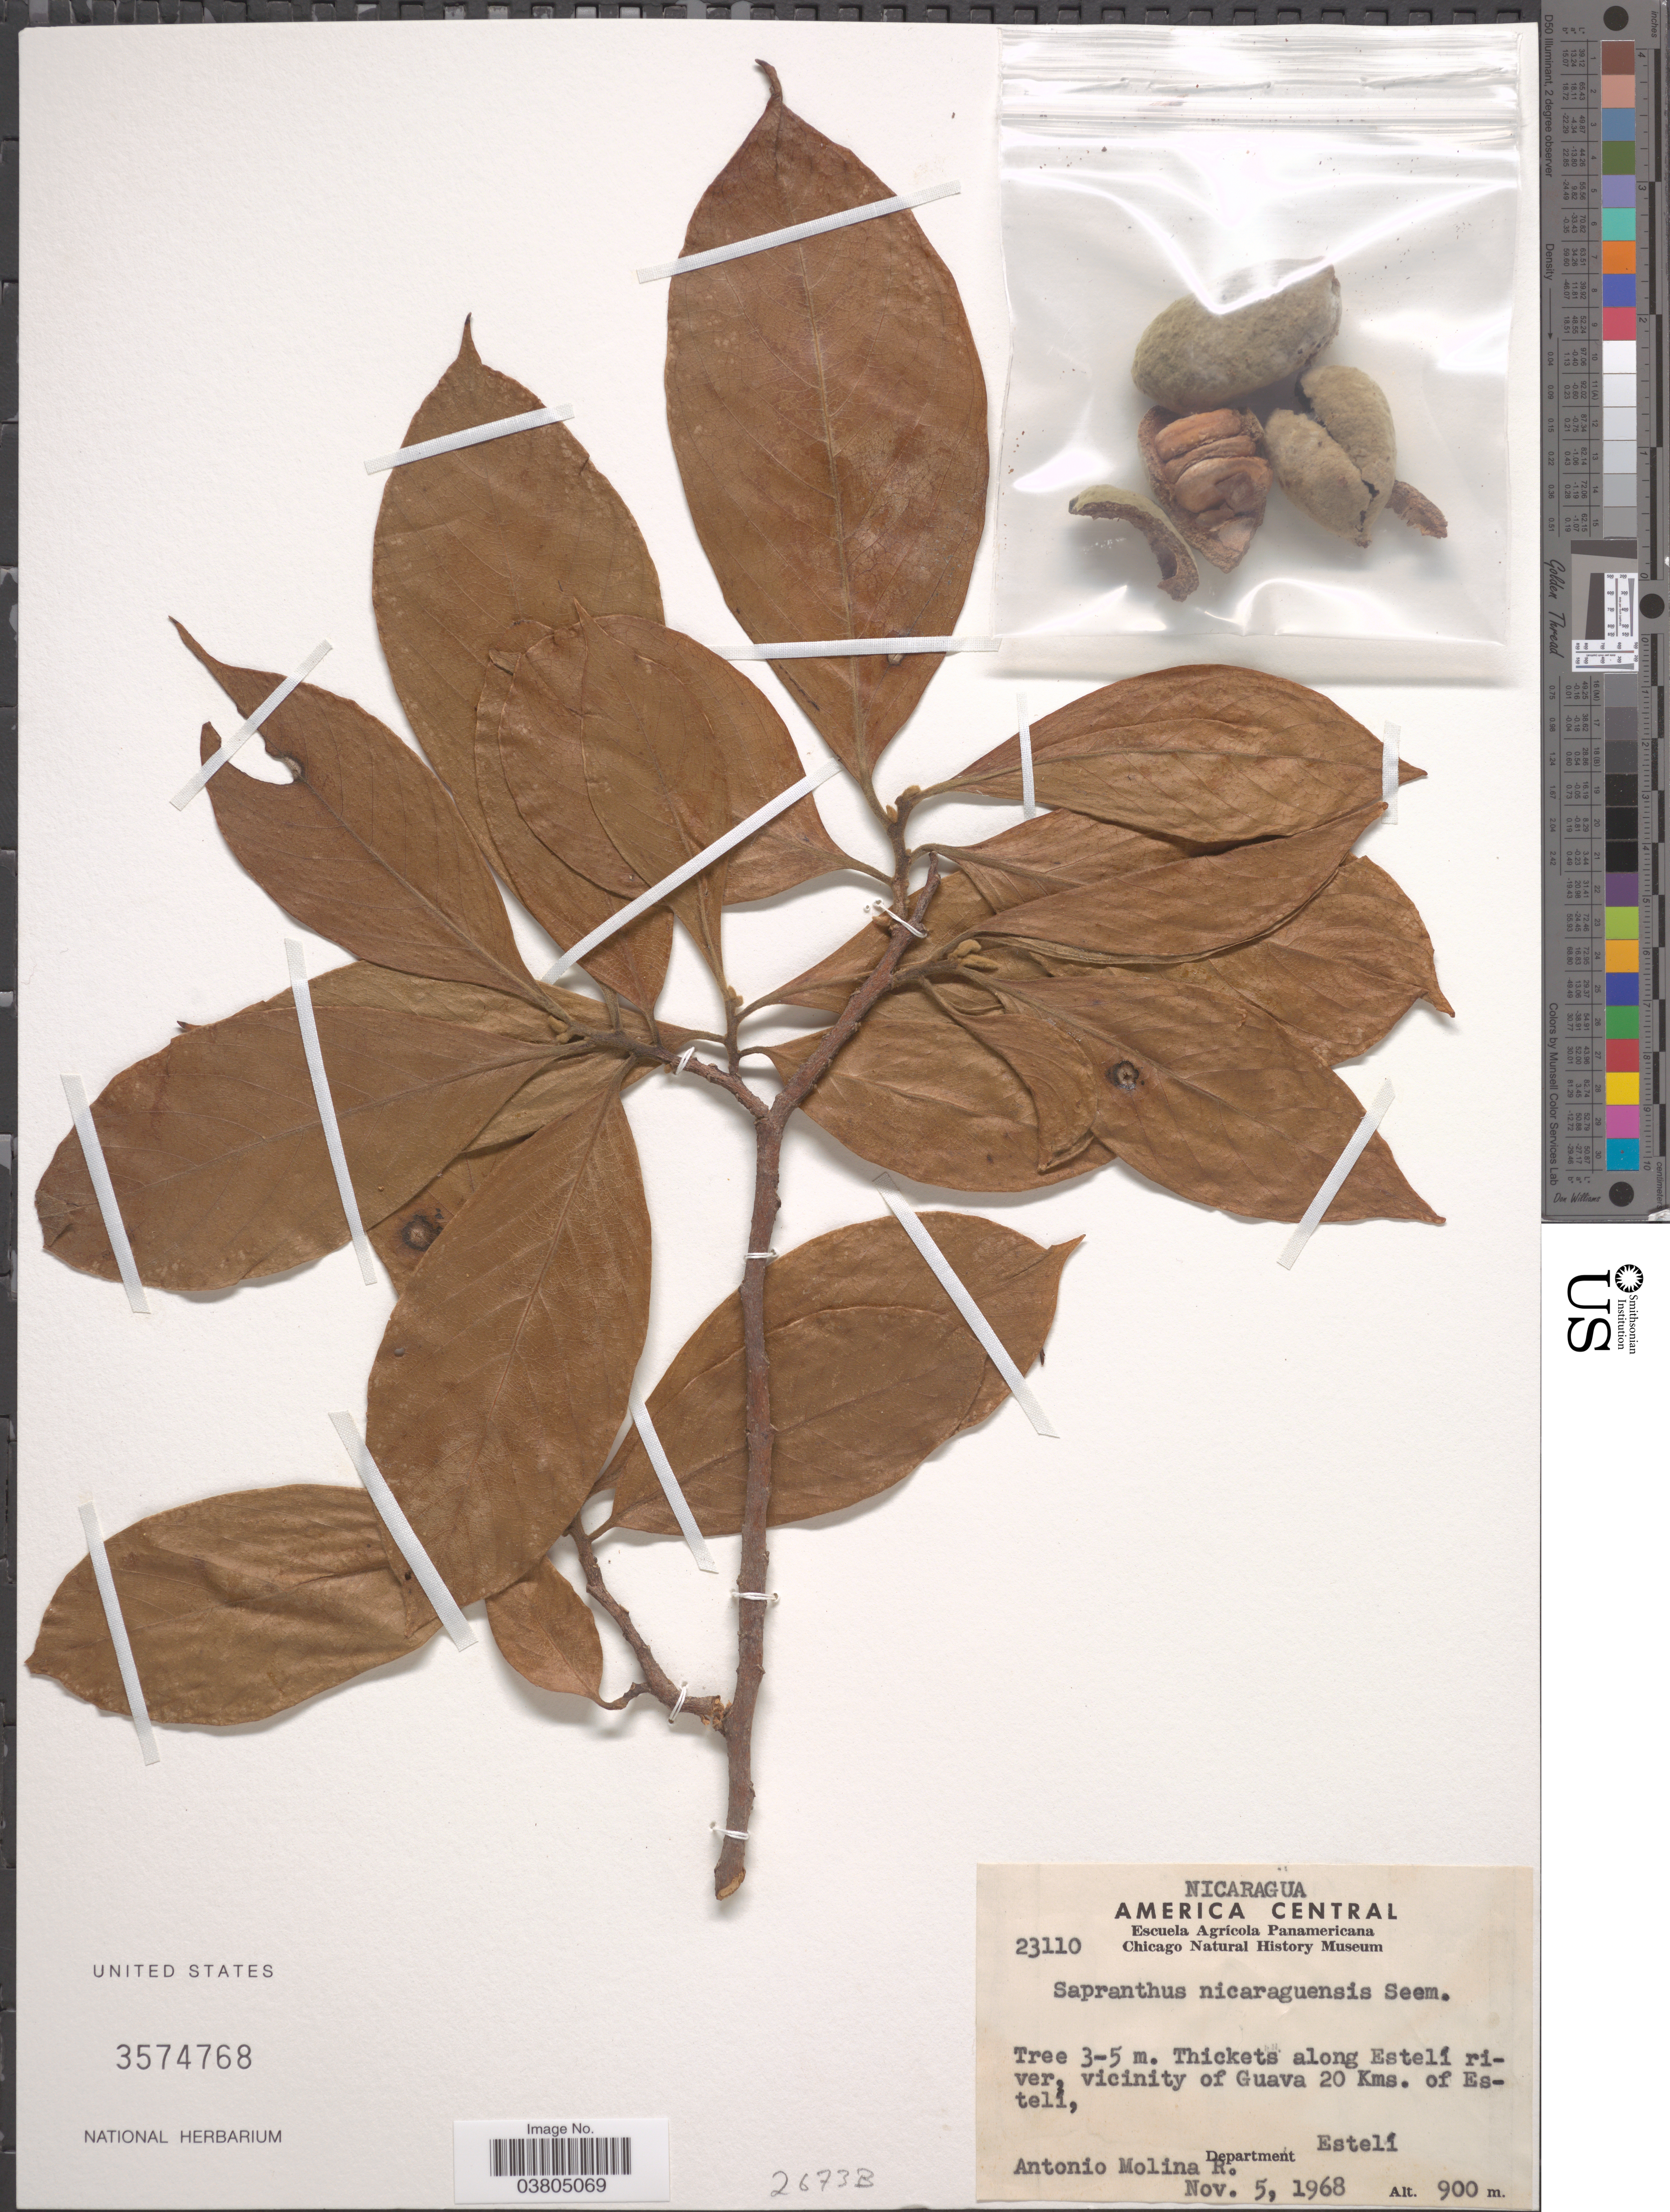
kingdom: Plantae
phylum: Tracheophyta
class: Magnoliopsida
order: Magnoliales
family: Annonaceae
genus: Sapranthus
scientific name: Sapranthus nicaraguensis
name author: Seem.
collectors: A. Molina R.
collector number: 23110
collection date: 1968-11-05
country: Nicaragua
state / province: Esteli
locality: Thickets along Estelí river, vicinity of Guava 20 Kms. of Estelí.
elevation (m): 900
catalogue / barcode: US 3574768